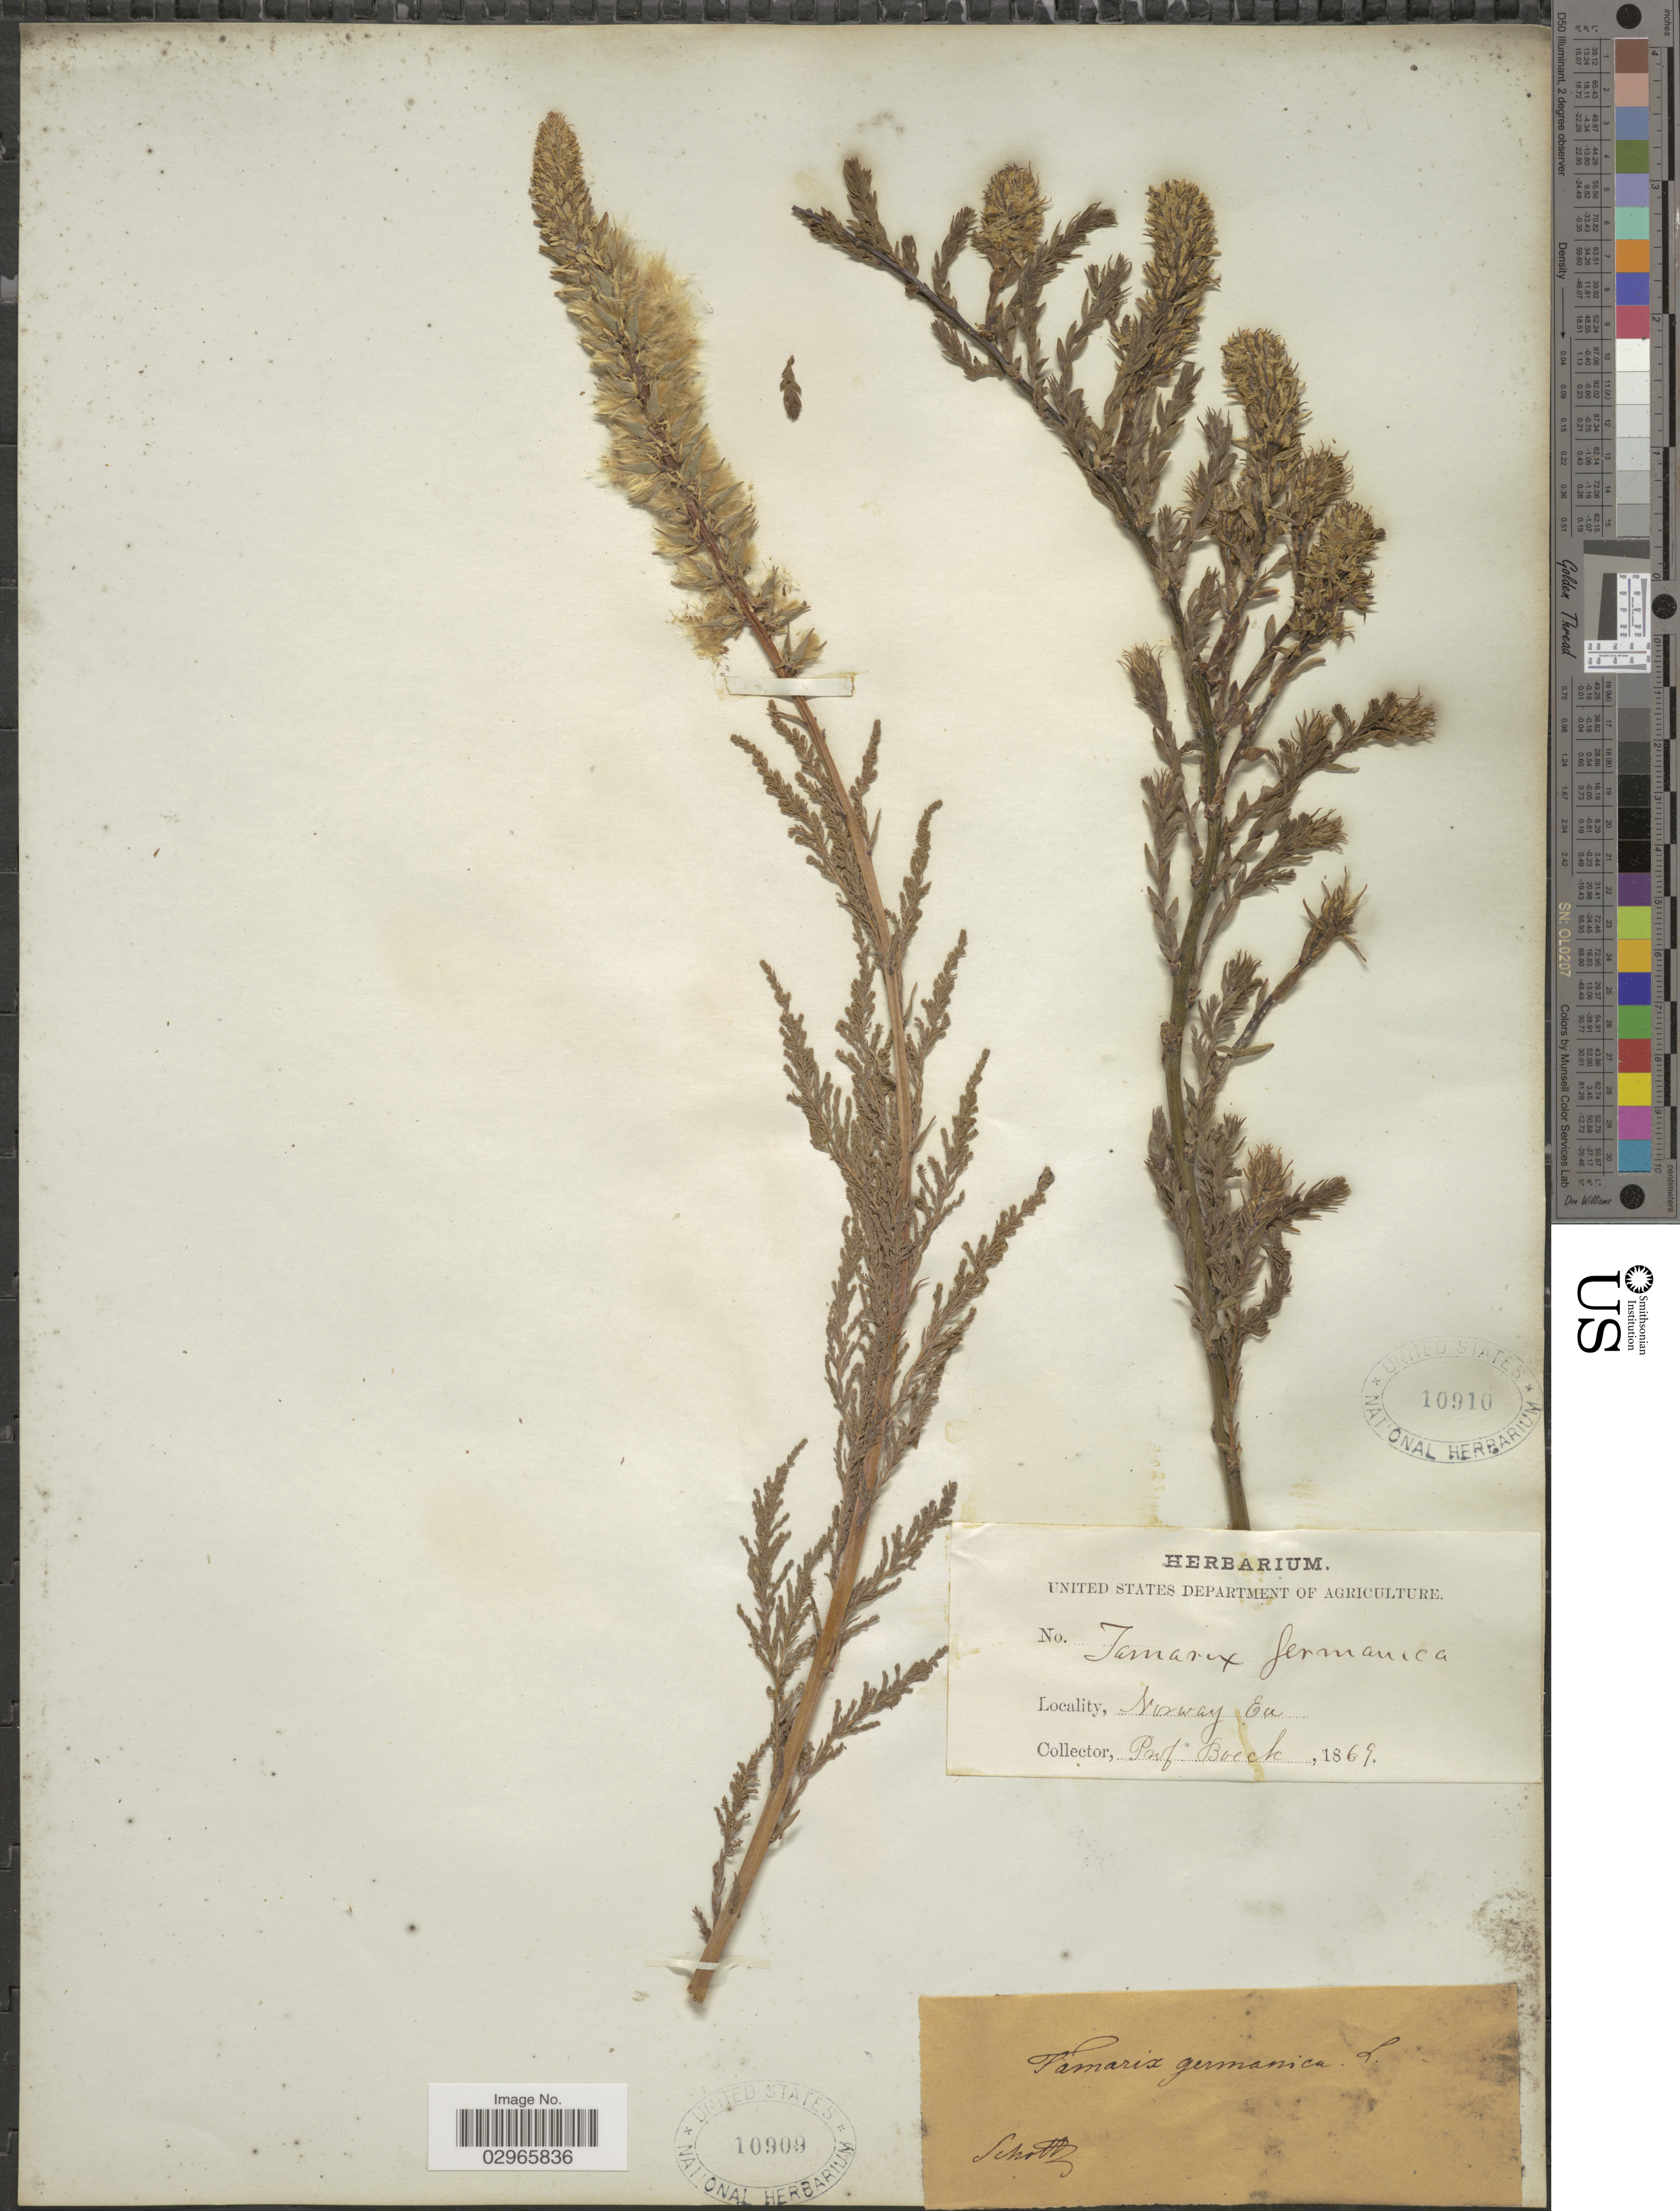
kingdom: Plantae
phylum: Tracheophyta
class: Magnoliopsida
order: Caryophyllales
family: Tamaricaceae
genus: Myricaria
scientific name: Myricaria germanica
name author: (L.) Desv.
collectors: -. Schottz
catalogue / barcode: US 10909